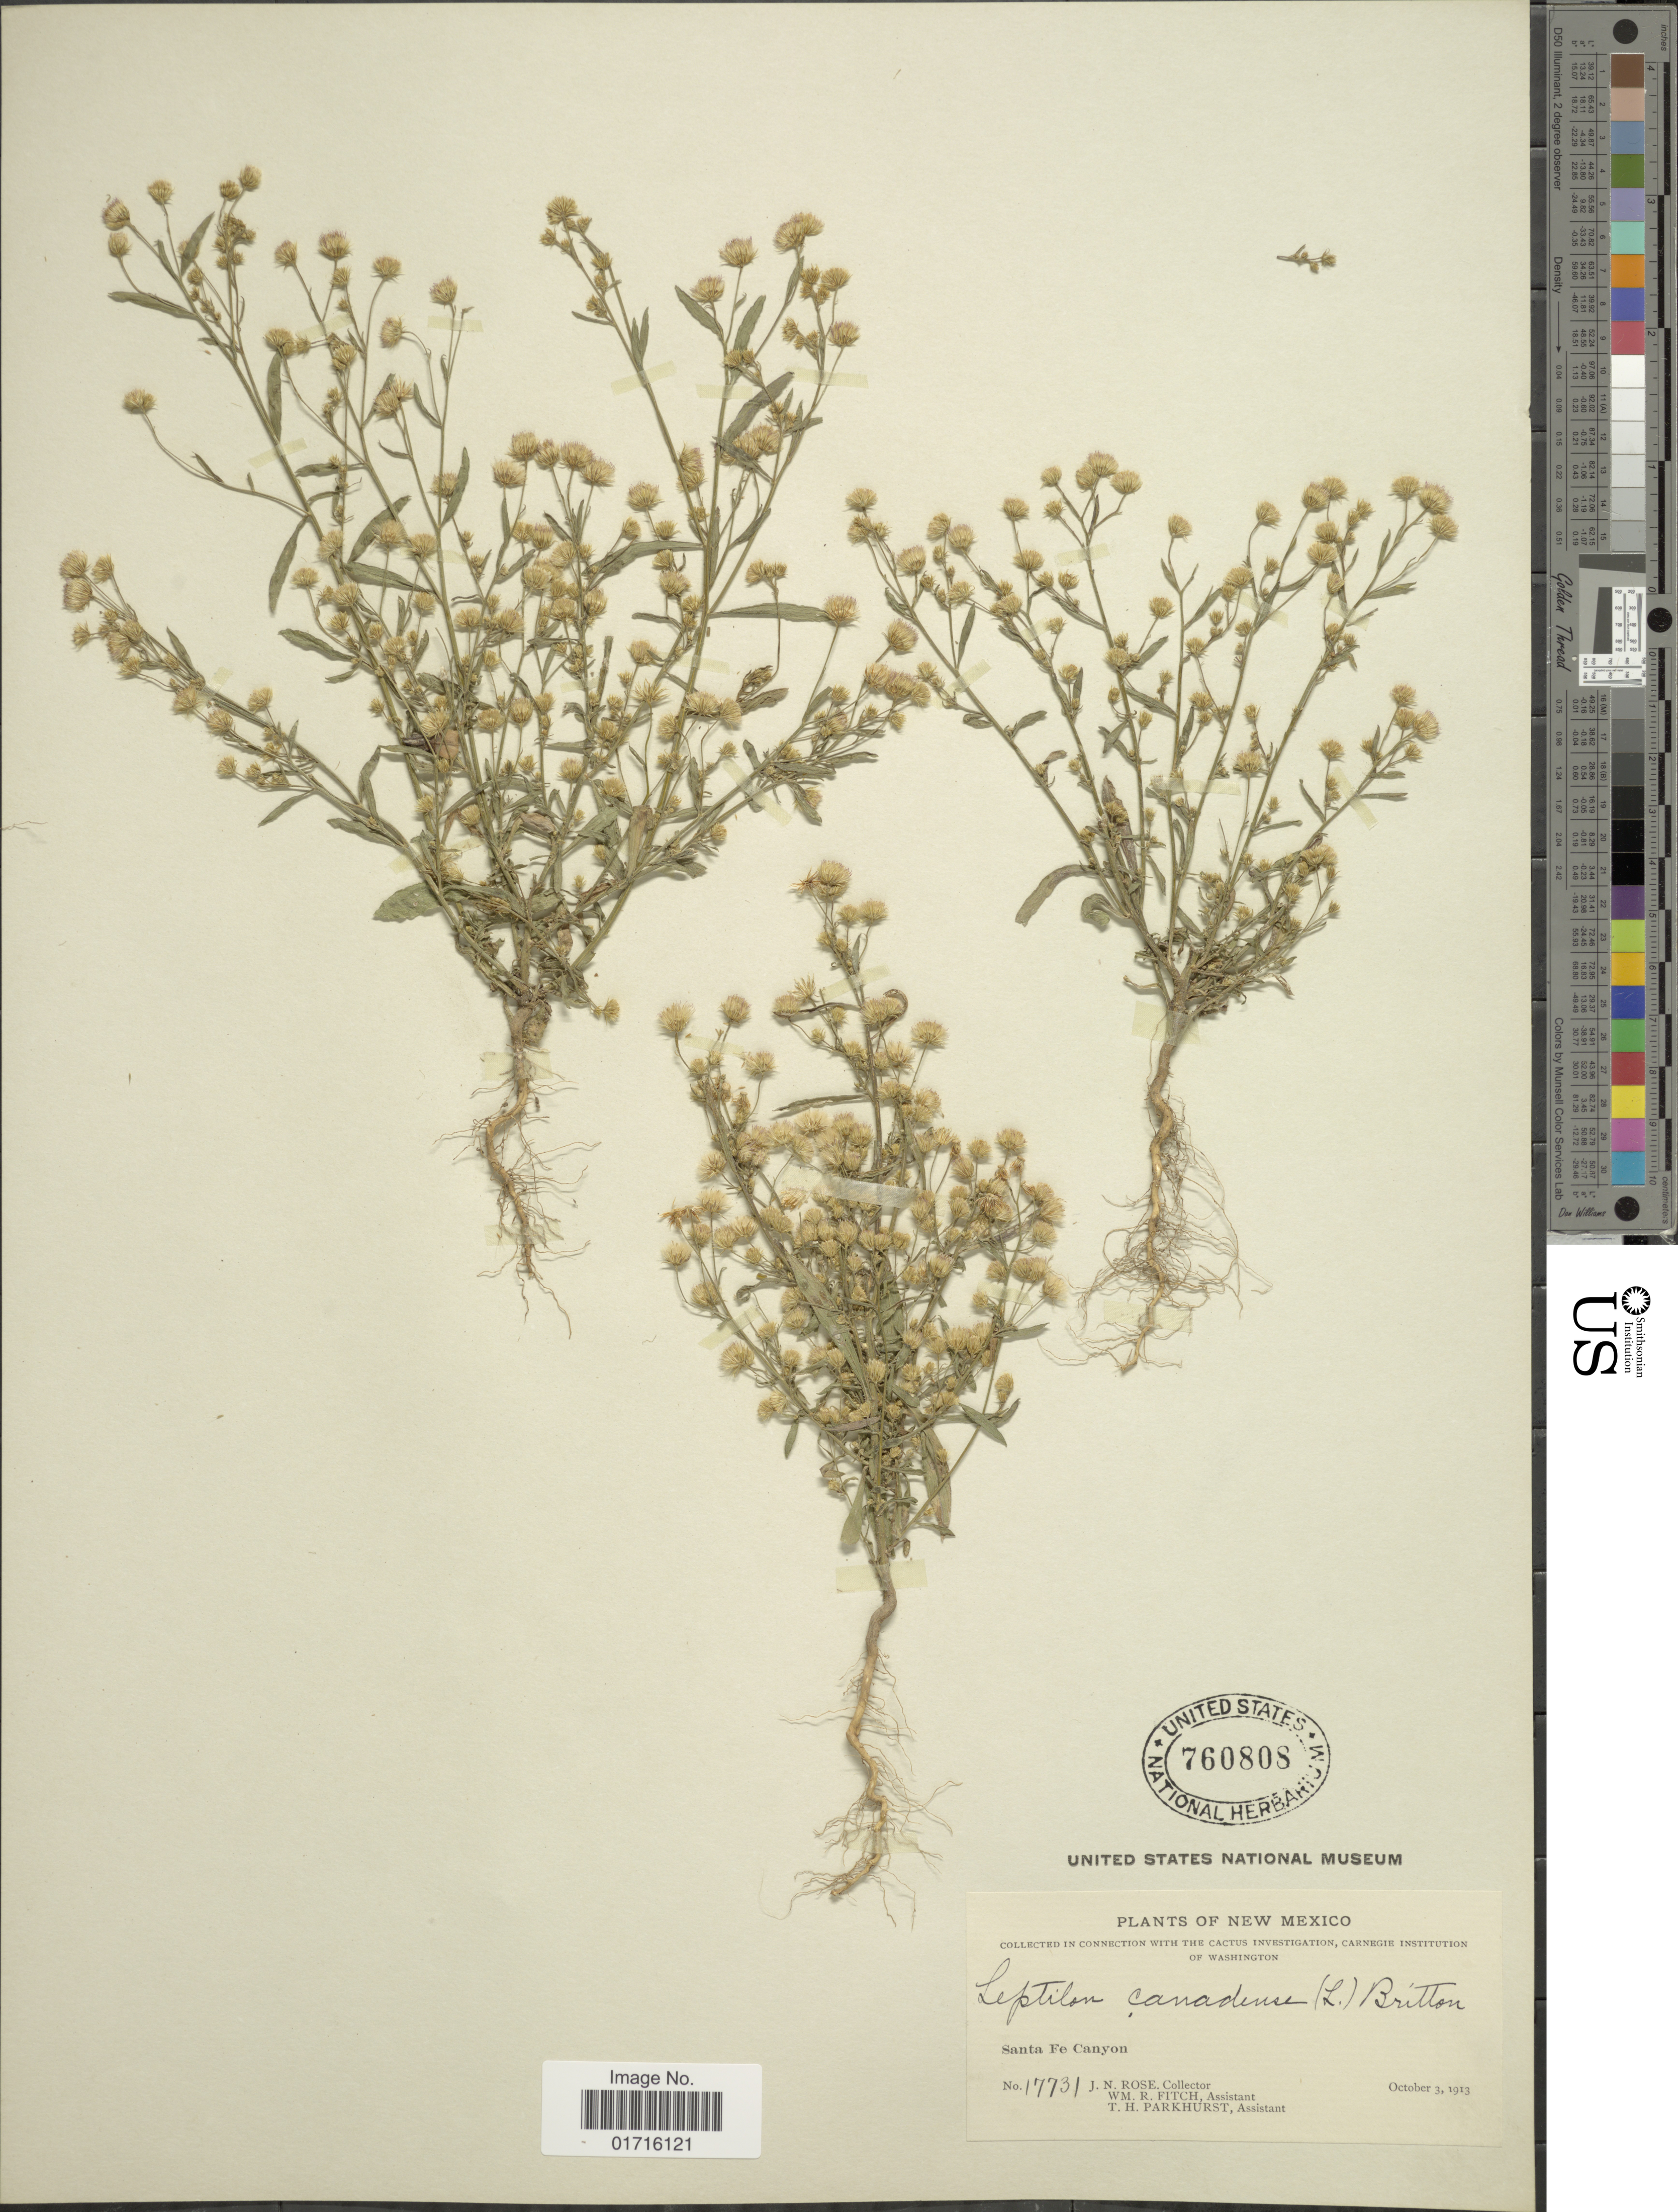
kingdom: Plantae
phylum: Tracheophyta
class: Magnoliopsida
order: Asterales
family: Asteraceae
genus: Conyza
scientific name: Conyza canadensis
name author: (L.) Cronq.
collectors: J. N. Rose, W. R. Fitch & T. Parkhurst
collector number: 17731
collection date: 1913-10-03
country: United States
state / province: New Mexico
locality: Santa Fe Canyon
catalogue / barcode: US 760808